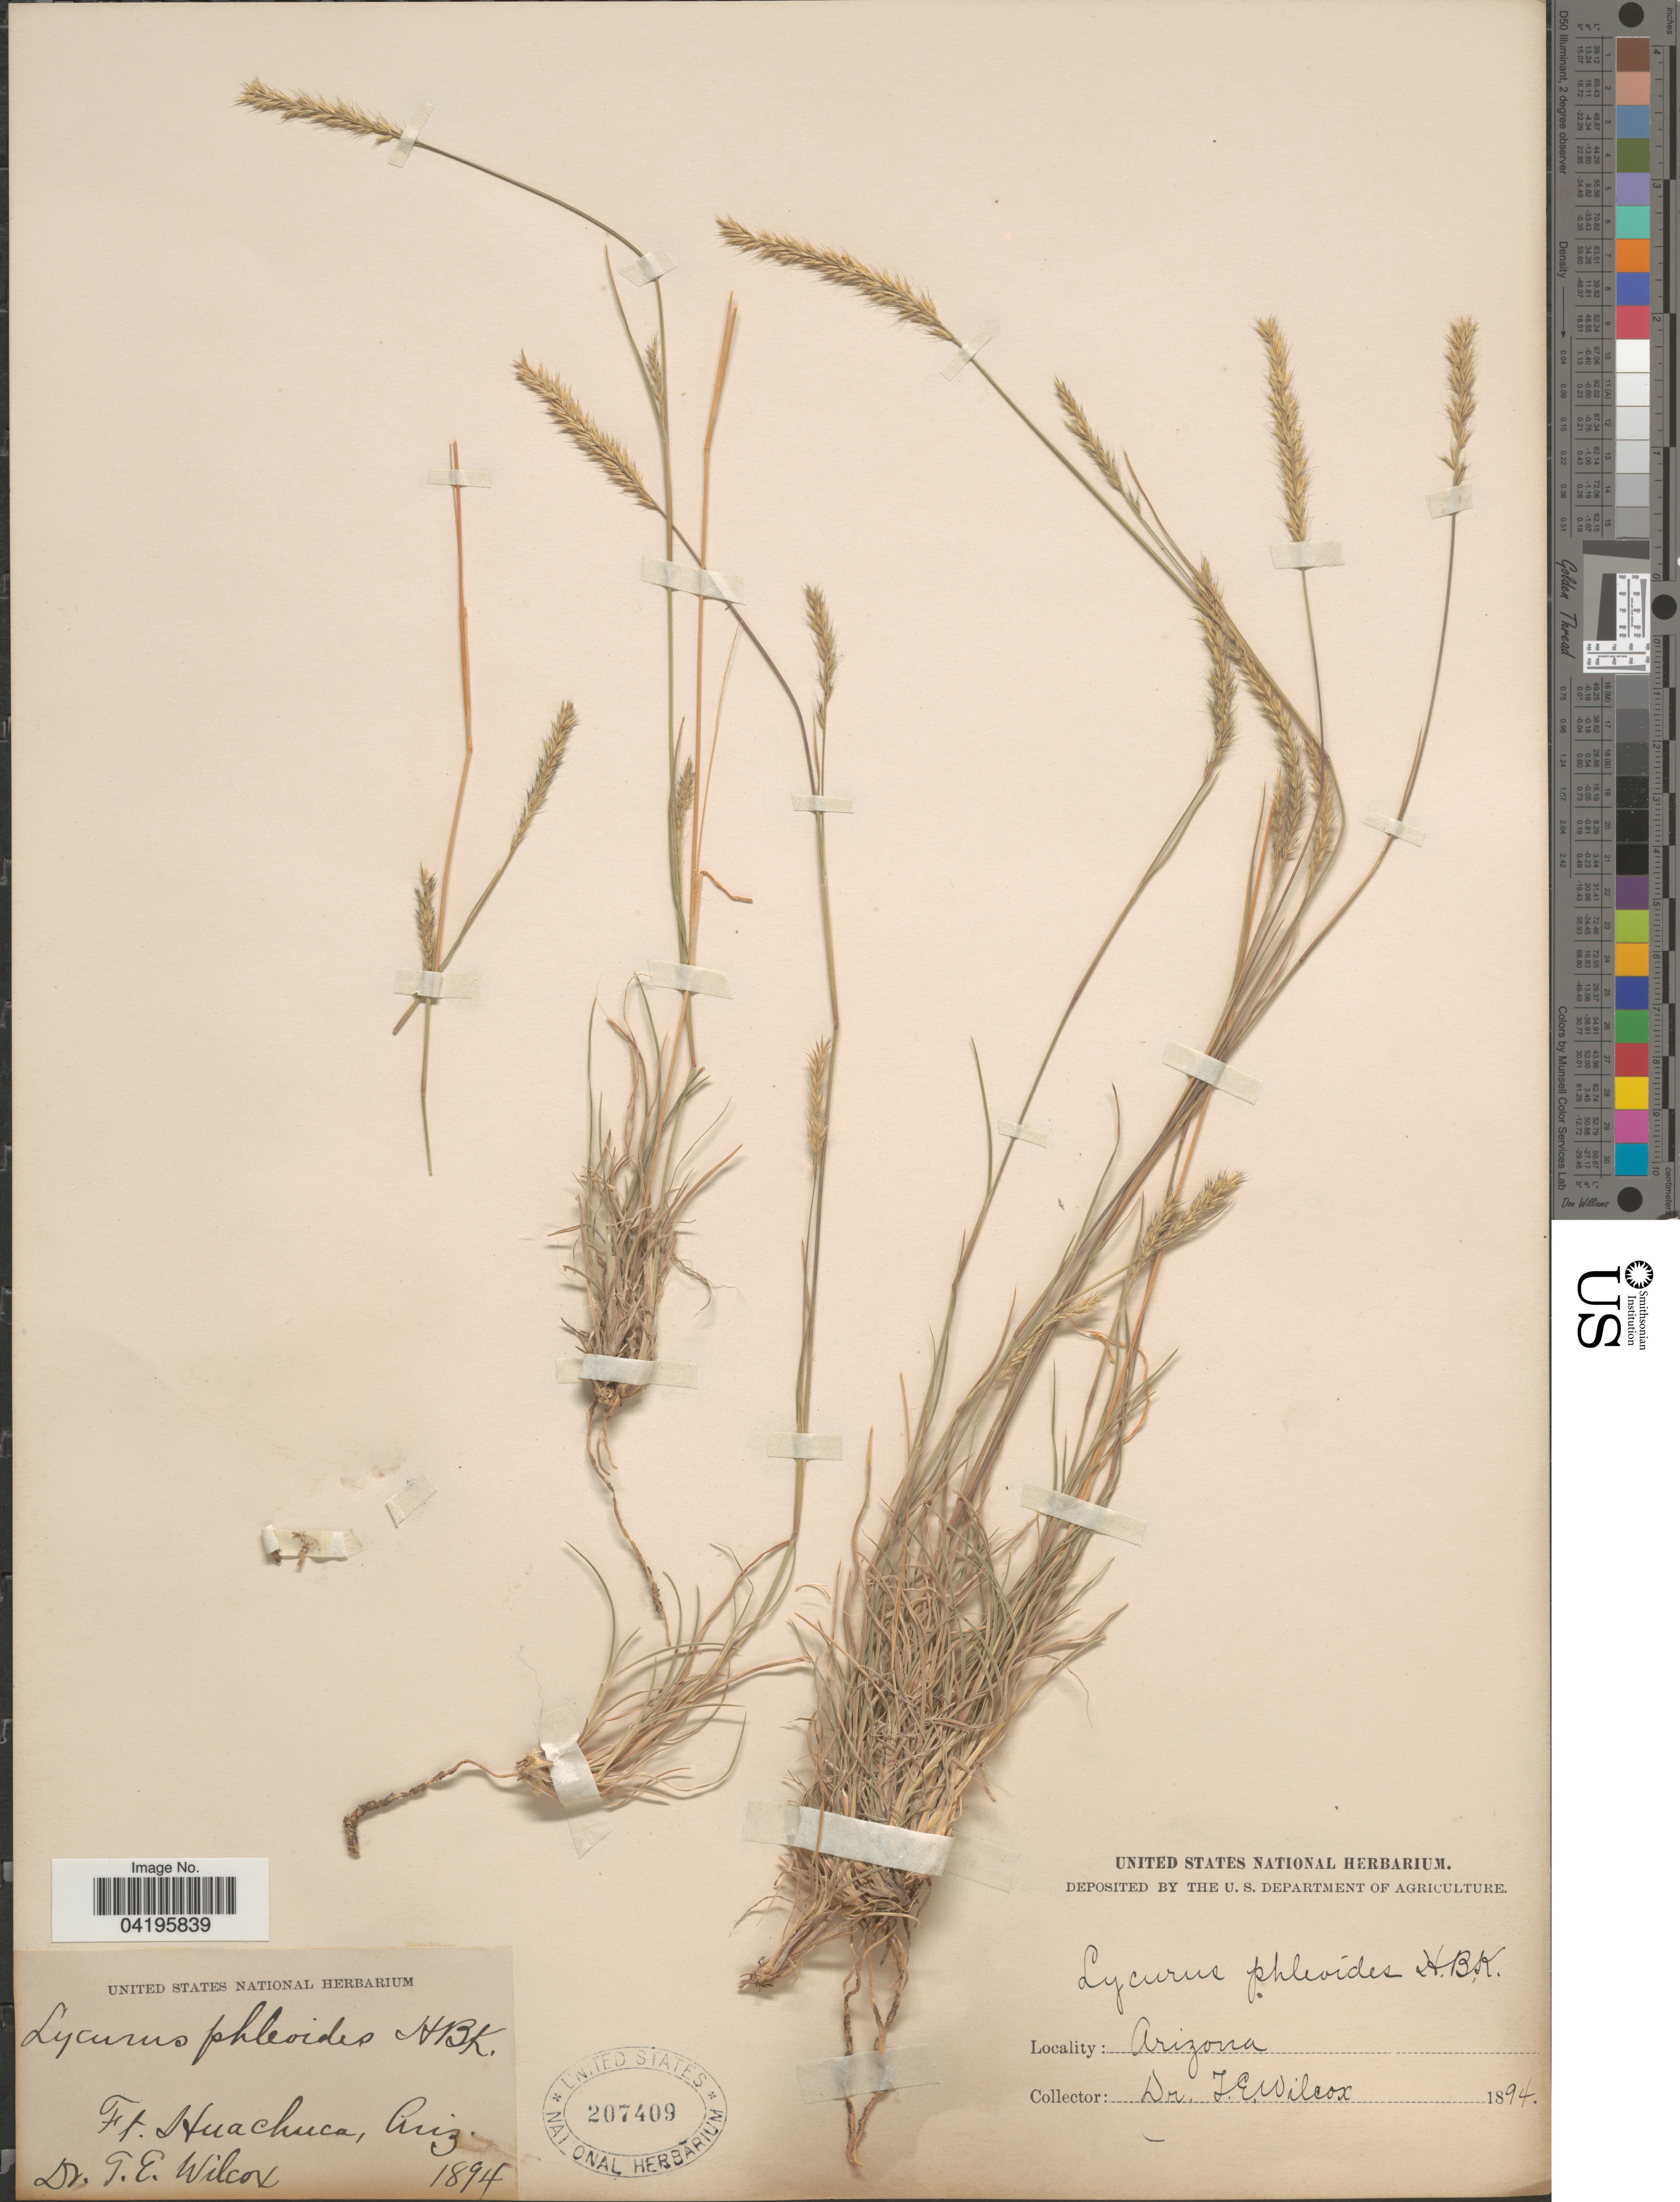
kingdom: Plantae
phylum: Tracheophyta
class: Liliopsida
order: Poales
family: Poaceae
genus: Muhlenbergia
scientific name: Muhlenbergia phleoides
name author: (Kunth) Columbus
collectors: T. E. Wilcox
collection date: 1894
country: United States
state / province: Arizona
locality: Ft. Huachuca.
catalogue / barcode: US 207409